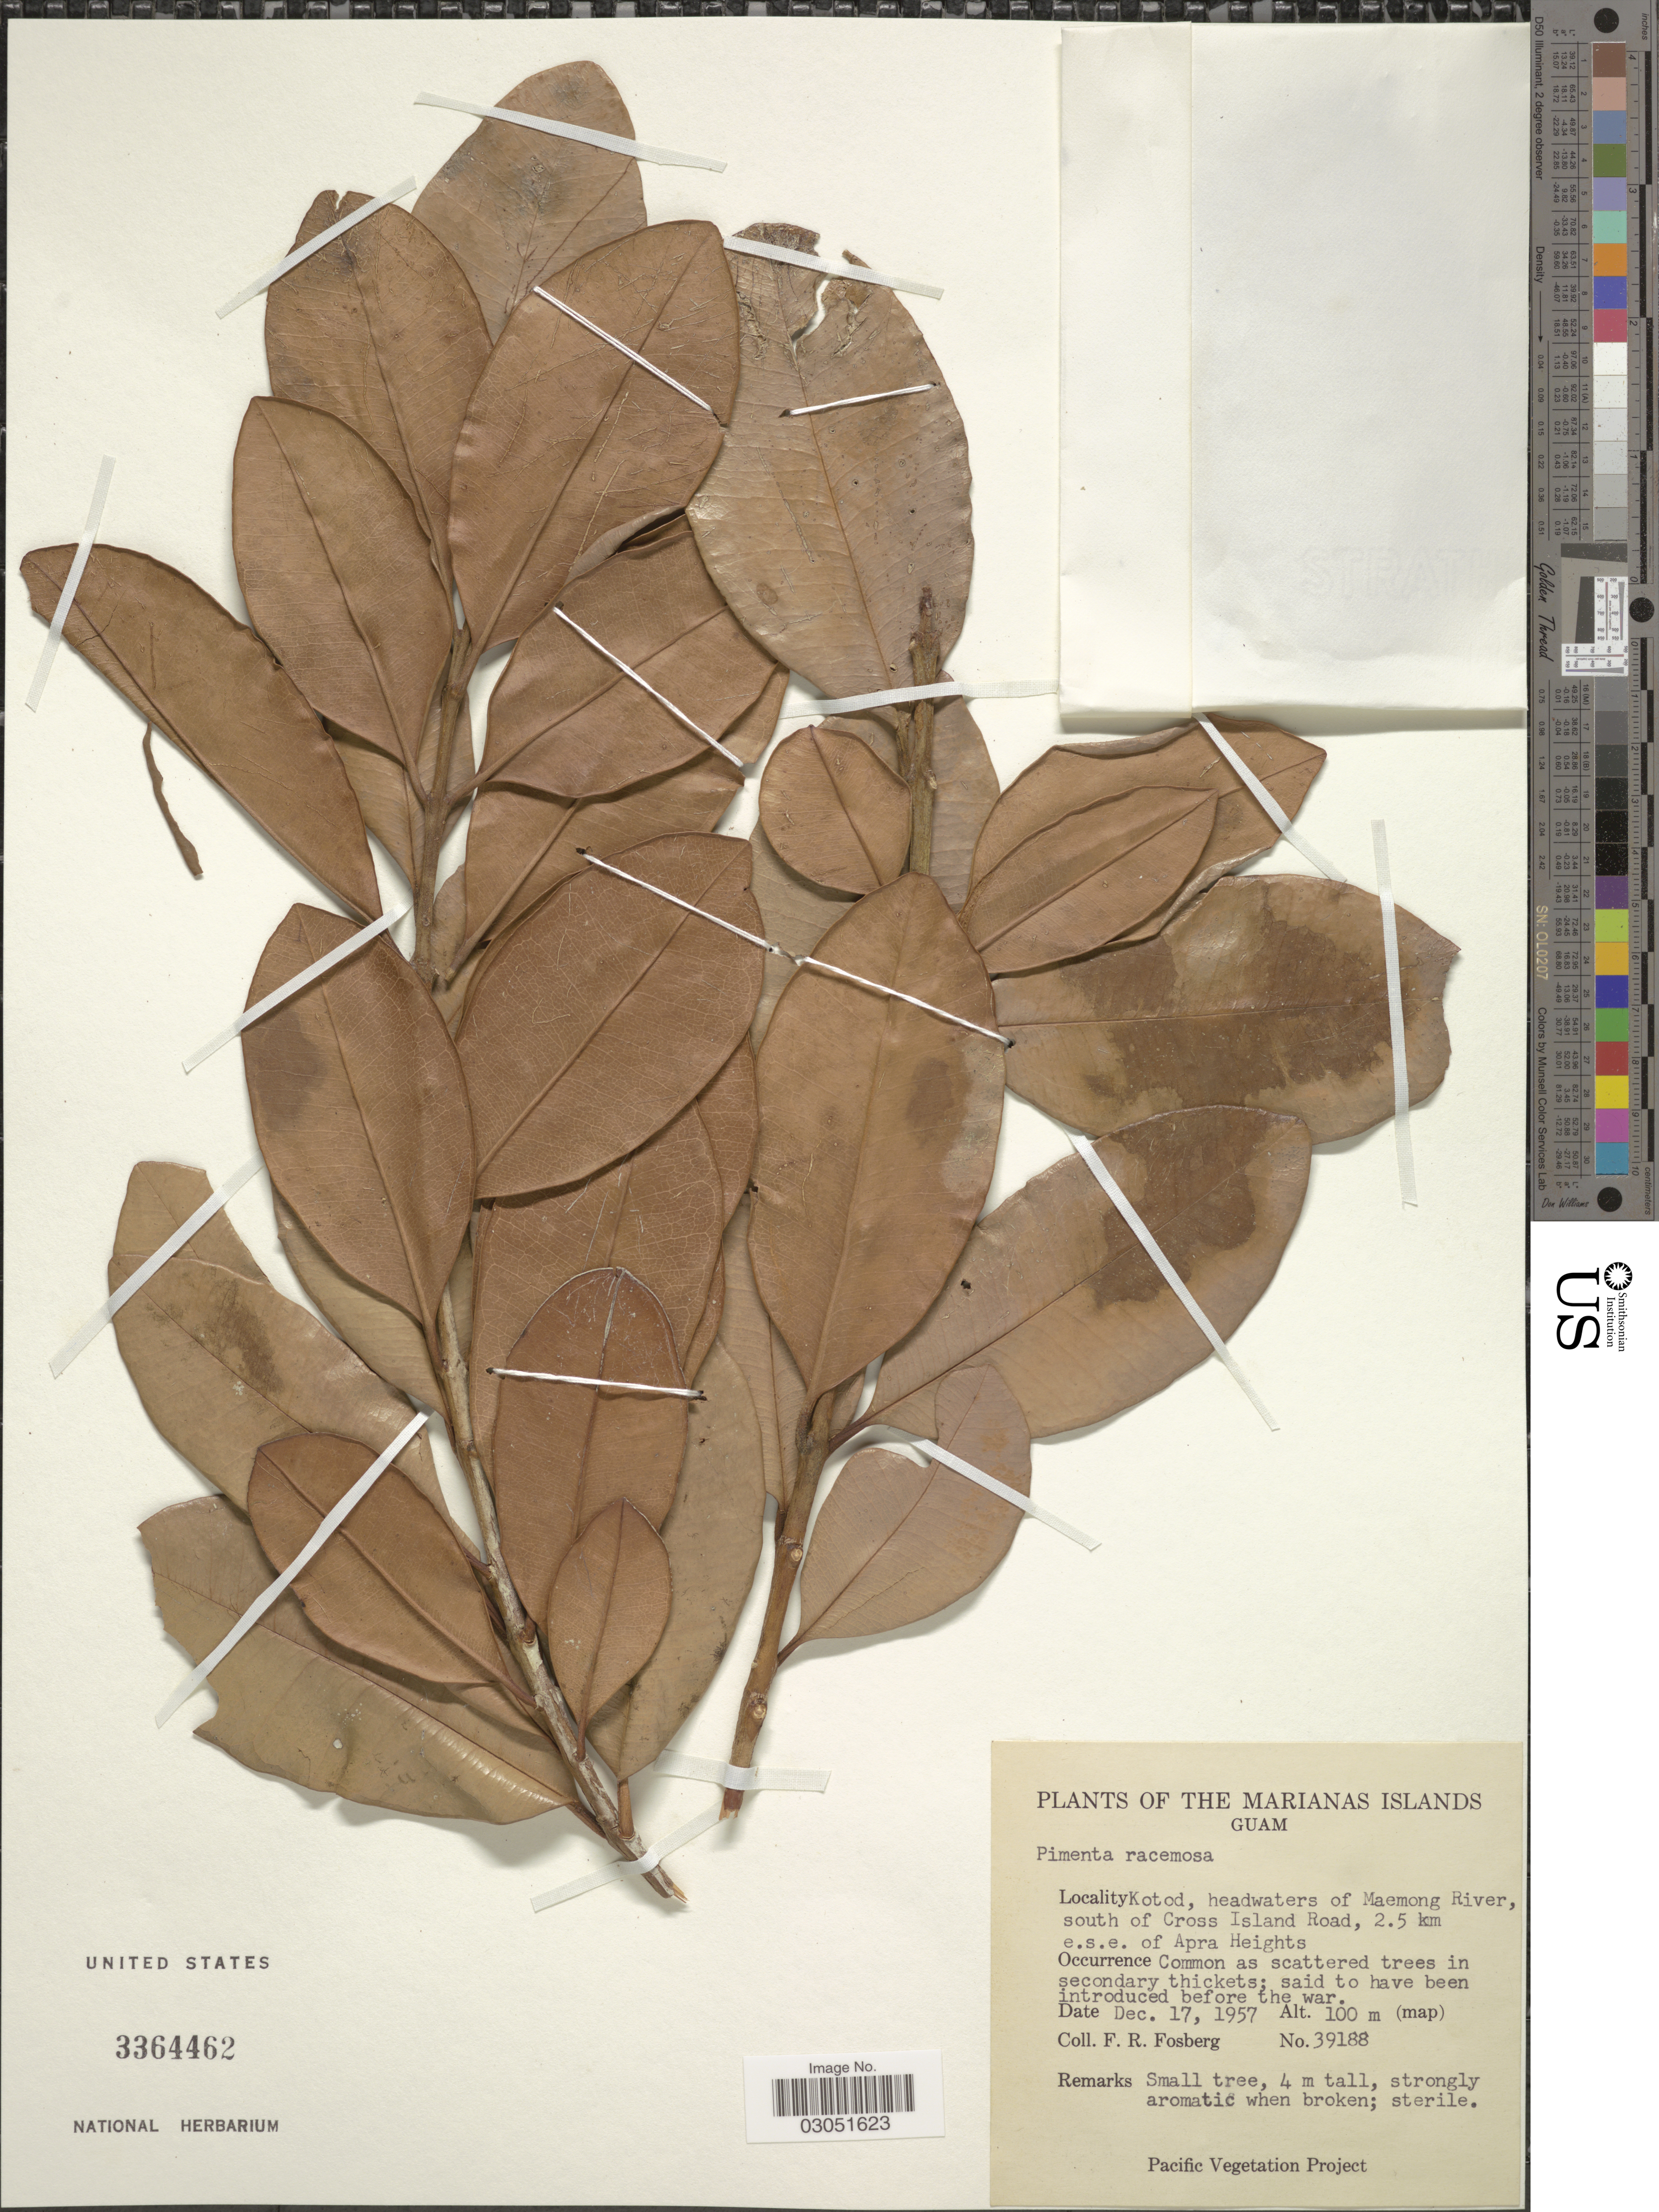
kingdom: Plantae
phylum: Tracheophyta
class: Magnoliopsida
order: Myrtales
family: Myrtaceae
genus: Pimenta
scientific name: Pimenta racemosa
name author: (Mill.) J.W. Moore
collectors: F. R. Fosberg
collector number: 39188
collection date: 1957-12-17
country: Guam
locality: The Marianas Islands. Kotod, headwaters of Maemong River, south of Cross Island Road, 2.5 km e.s.e of Apra Heights.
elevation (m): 100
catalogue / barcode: US 3364462